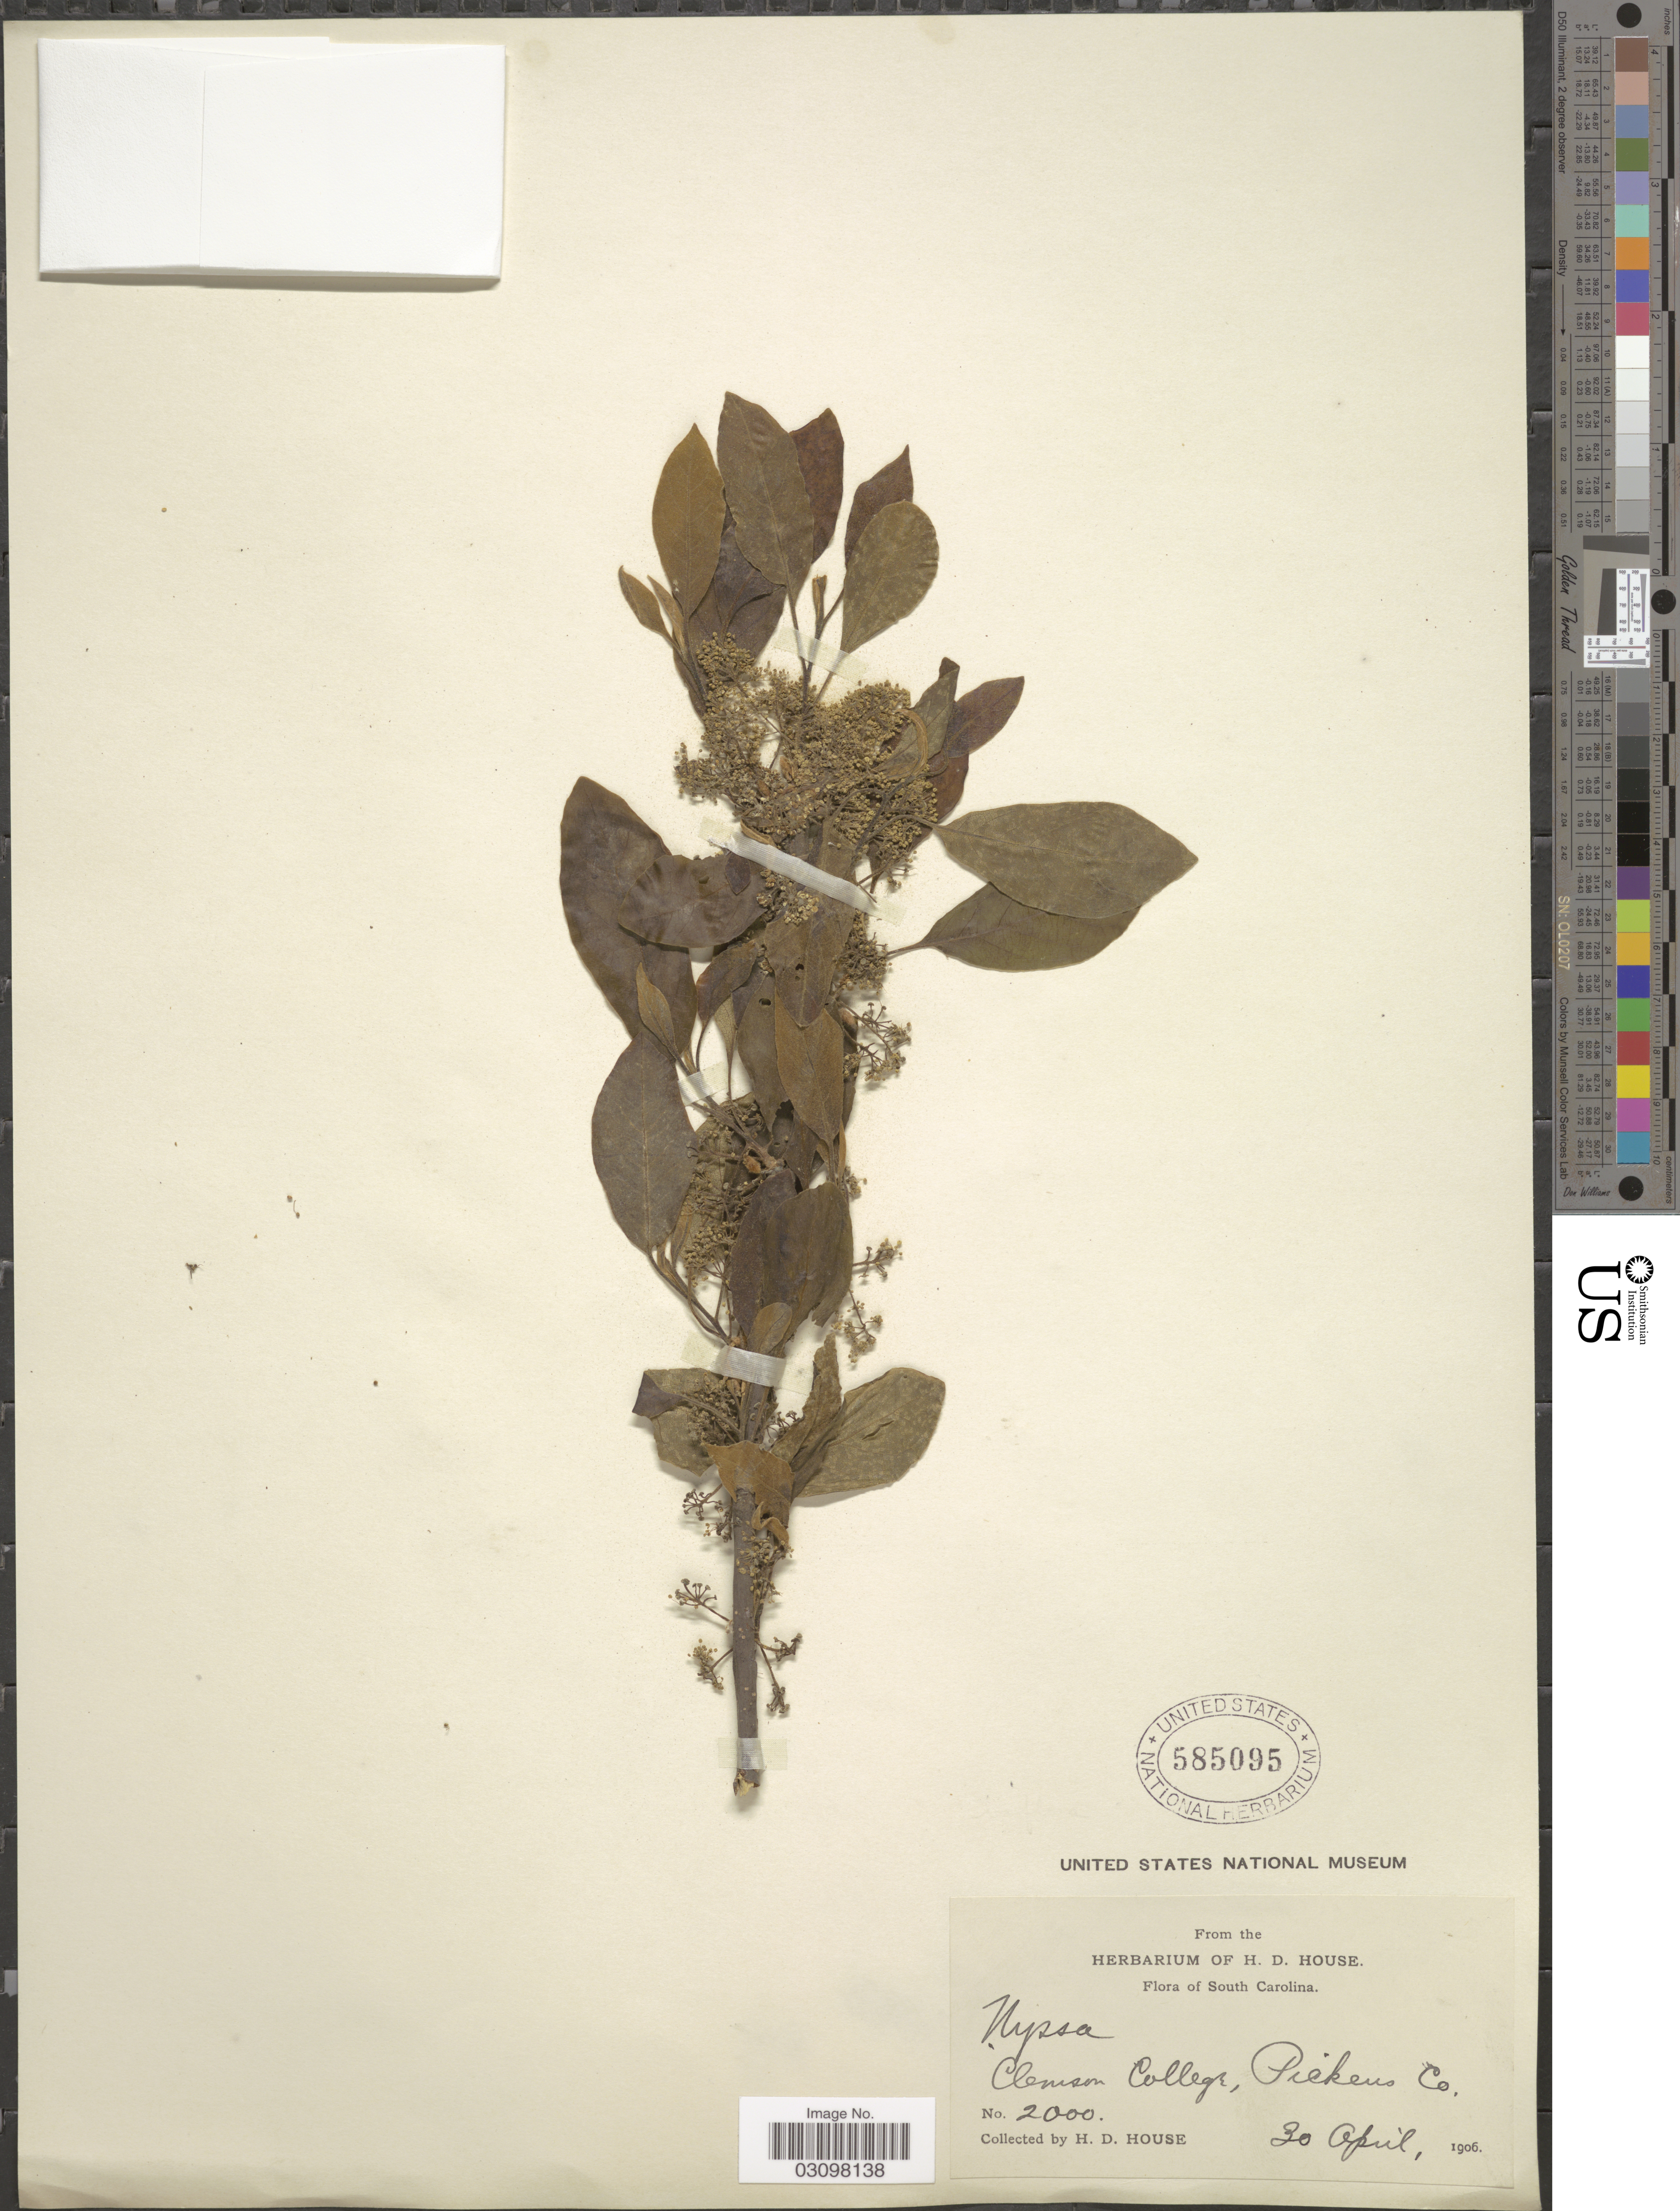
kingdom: Plantae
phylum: Tracheophyta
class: Magnoliopsida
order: Cornales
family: Nyssaceae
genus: Nyssa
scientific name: Nyssa sylvatica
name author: Marshall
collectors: H. D. House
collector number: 2000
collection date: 1906-04-30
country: United States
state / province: South Carolina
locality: Clemson College, Pickens Co.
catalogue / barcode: US 585095